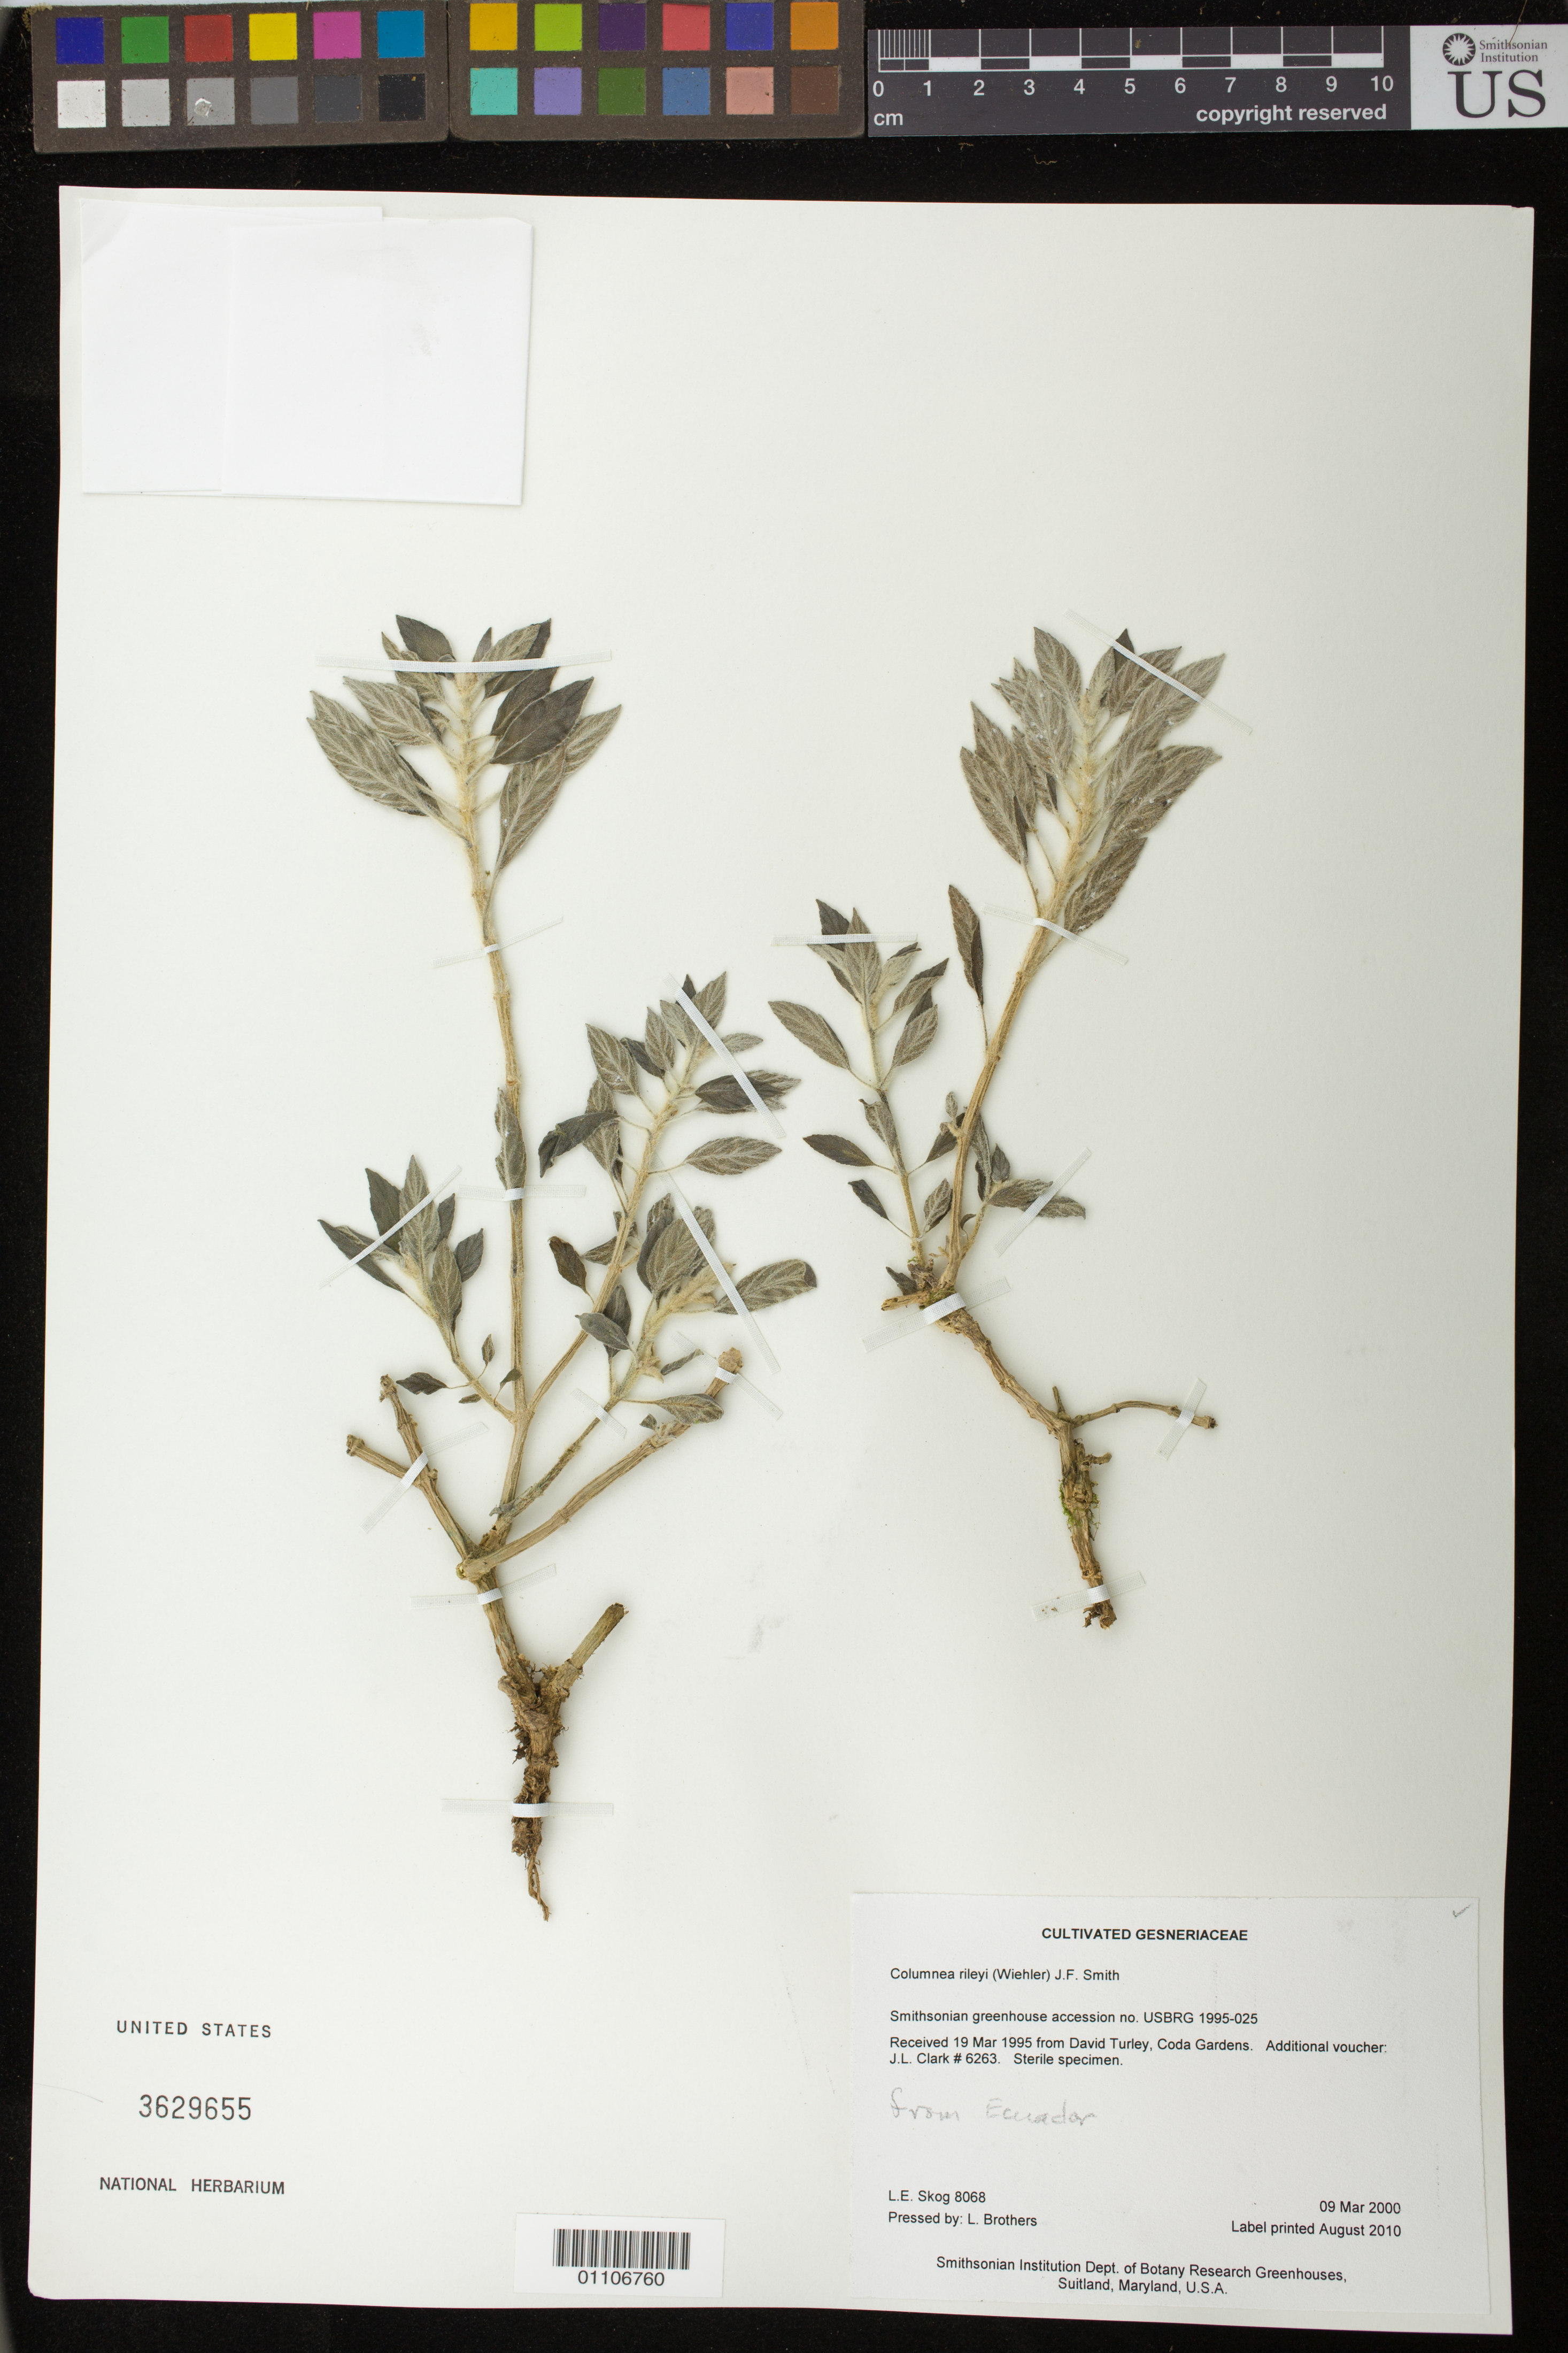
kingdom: Plantae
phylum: Tracheophyta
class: Magnoliopsida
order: Lamiales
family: Gesneriaceae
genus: Columnea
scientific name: Columnea rileyi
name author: (Wiehler) J.F. Sm.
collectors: L. E. Skog & L. Brothers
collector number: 8068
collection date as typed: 09 Mar 2000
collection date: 2000-03-09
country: United States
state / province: Maryland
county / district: Prince George's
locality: Smithsonian Institution Dept. of Botany Research Greenhouses, Suitland, Maryland, U.S.A.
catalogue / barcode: US 3629655